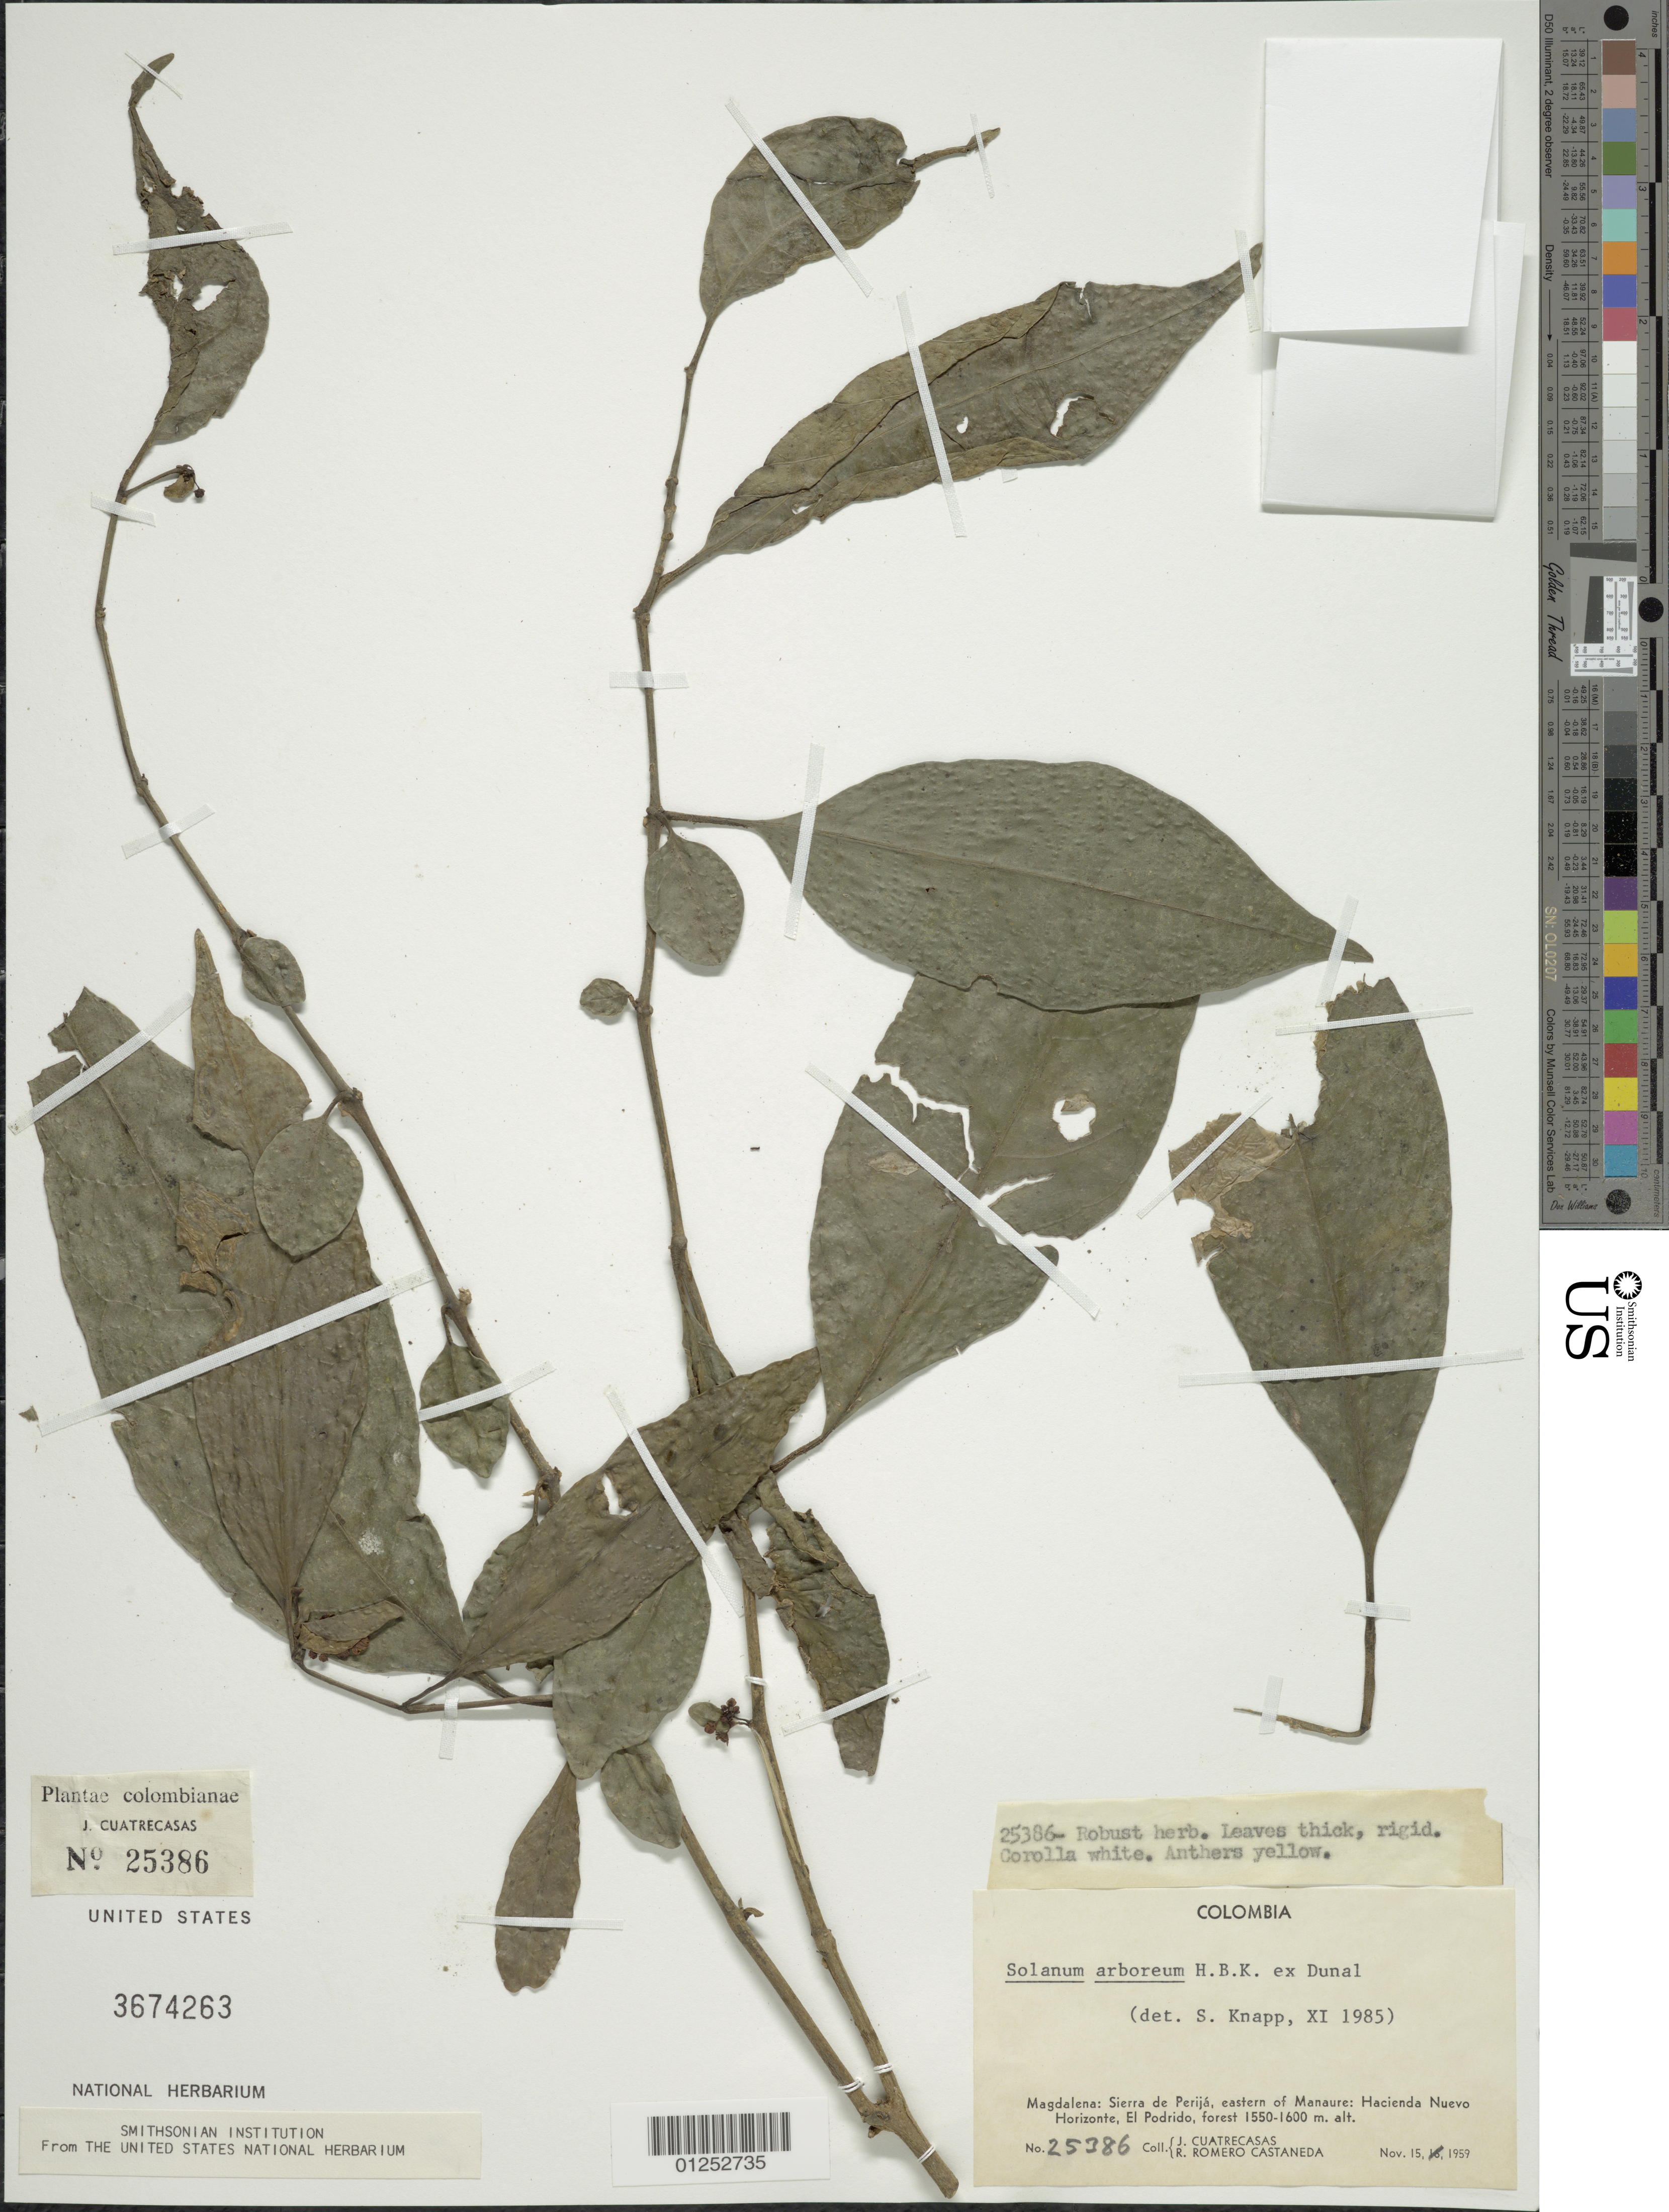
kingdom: Plantae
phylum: Tracheophyta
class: Magnoliopsida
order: Solanales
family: Solanaceae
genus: Solanum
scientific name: Solanum arboreum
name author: Dunal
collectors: J. Cuatrecasas & R. Romero Castañeda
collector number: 25386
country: Colombia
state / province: Magdalena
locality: Sierra de Perija, E of Manaure, Hacienda Nuevo Horizonte, El Podrido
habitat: forest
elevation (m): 1550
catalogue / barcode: US 3674263